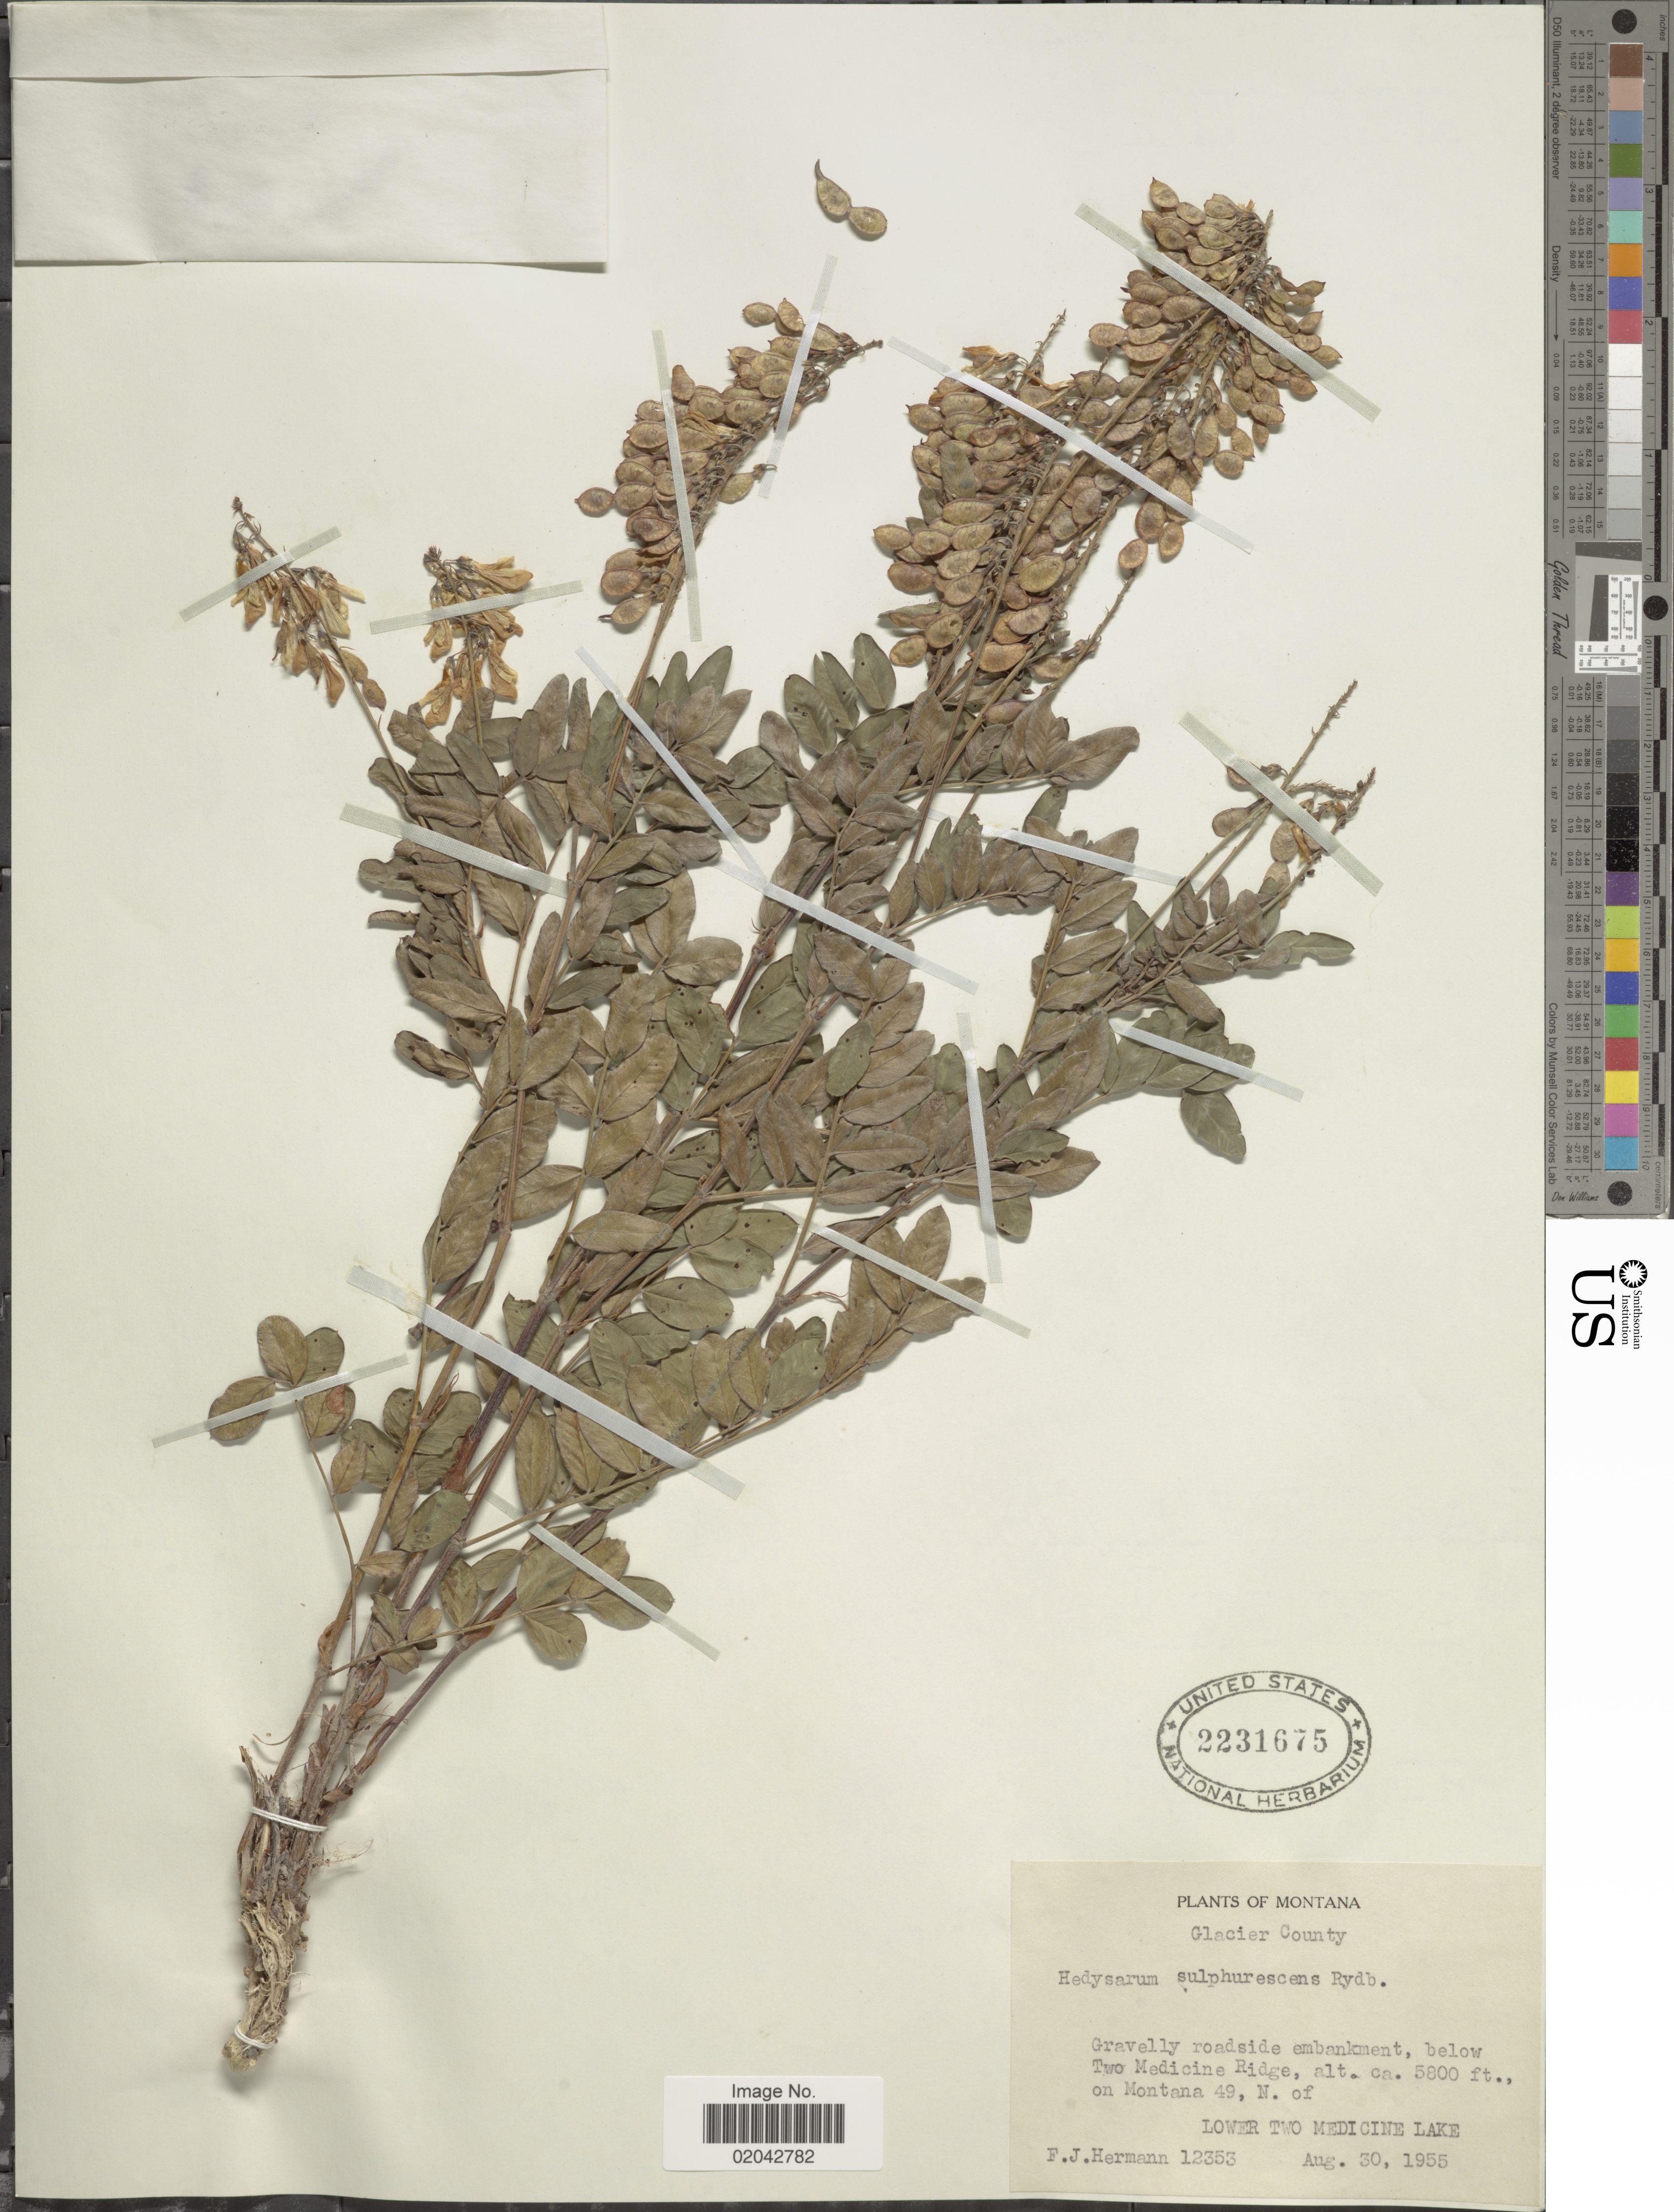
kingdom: Plantae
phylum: Tracheophyta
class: Magnoliopsida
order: Fabales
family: Fabaceae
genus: Hedysarum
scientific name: Hedysarum sulphurescens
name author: Rydb.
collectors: F. J. Hermann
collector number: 12353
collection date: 1955-08-30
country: United States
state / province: Montana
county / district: Glacier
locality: gravelly roadside embankment, below Two Medicine Ridge, on Mantana 49, N. of Lower Two Medicine Lake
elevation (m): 1768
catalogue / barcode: US 2231675